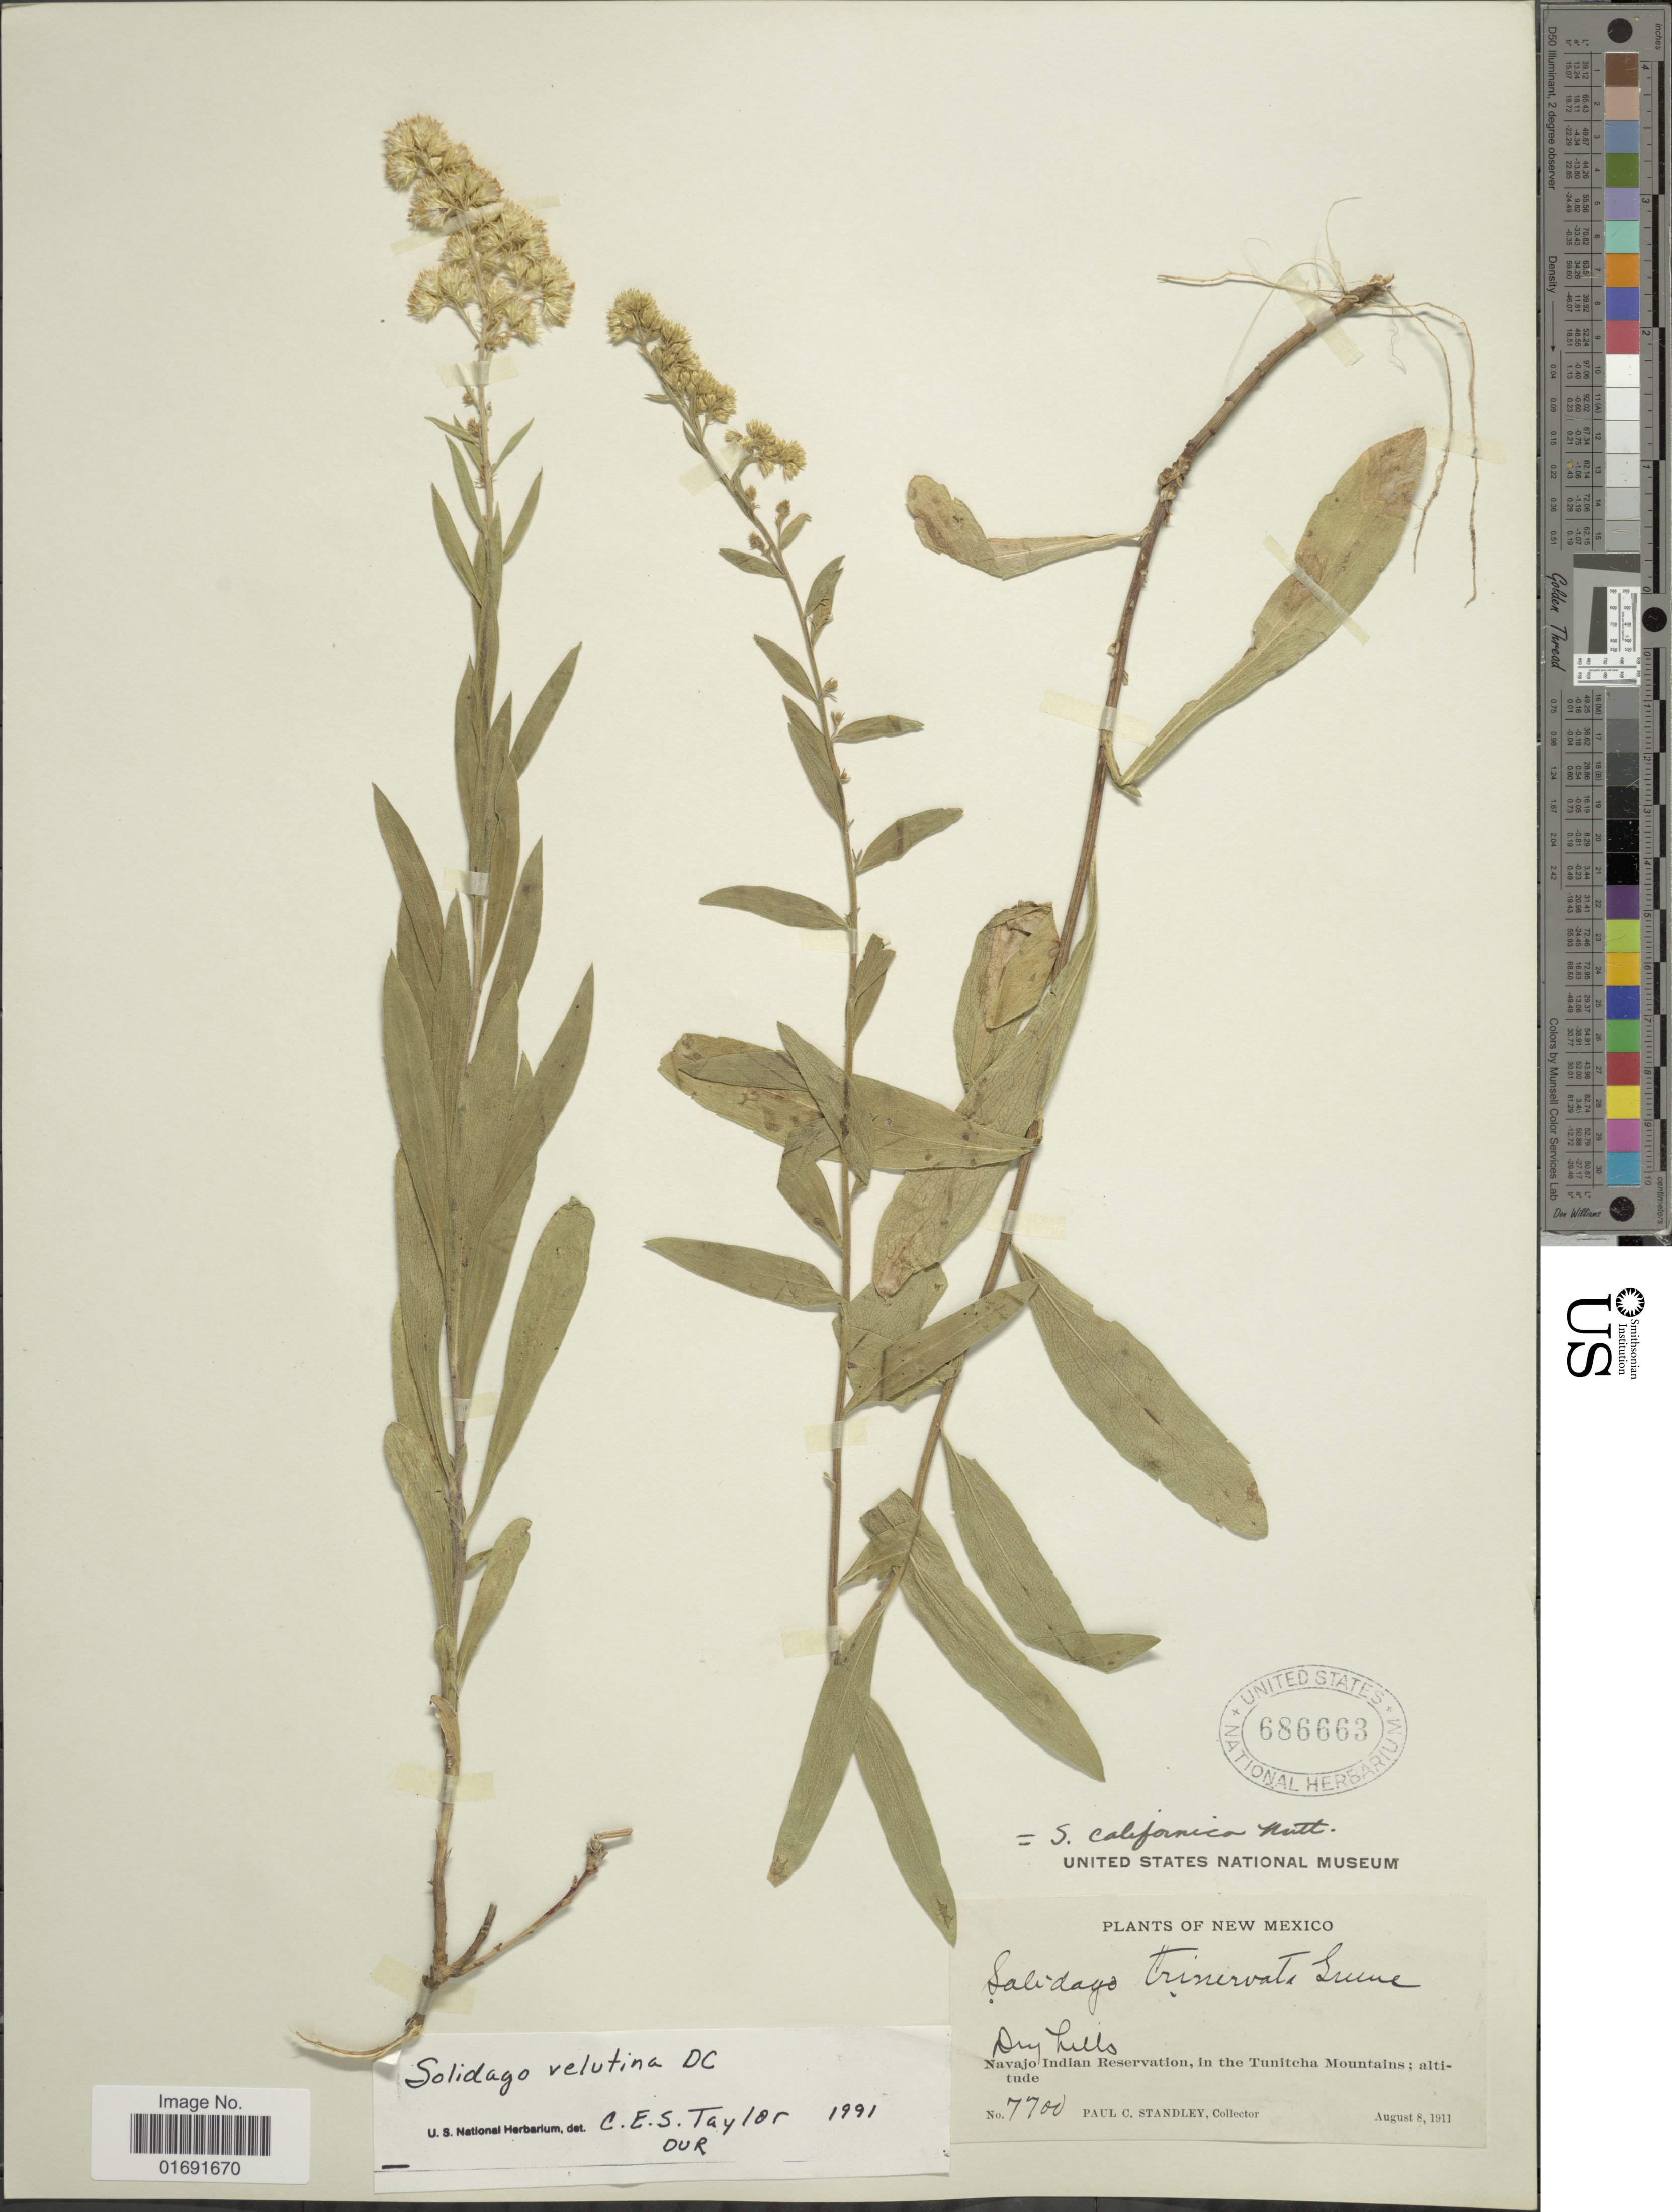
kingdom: Plantae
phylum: Tracheophyta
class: Magnoliopsida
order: Asterales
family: Asteraceae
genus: Solidago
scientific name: Solidago velutina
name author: DC.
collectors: P. C. Standley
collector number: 7700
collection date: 1911-08-08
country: United States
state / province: New Mexico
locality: Navajo Indian Reservation, in the Tunitcha Mountains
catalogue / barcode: US 686663